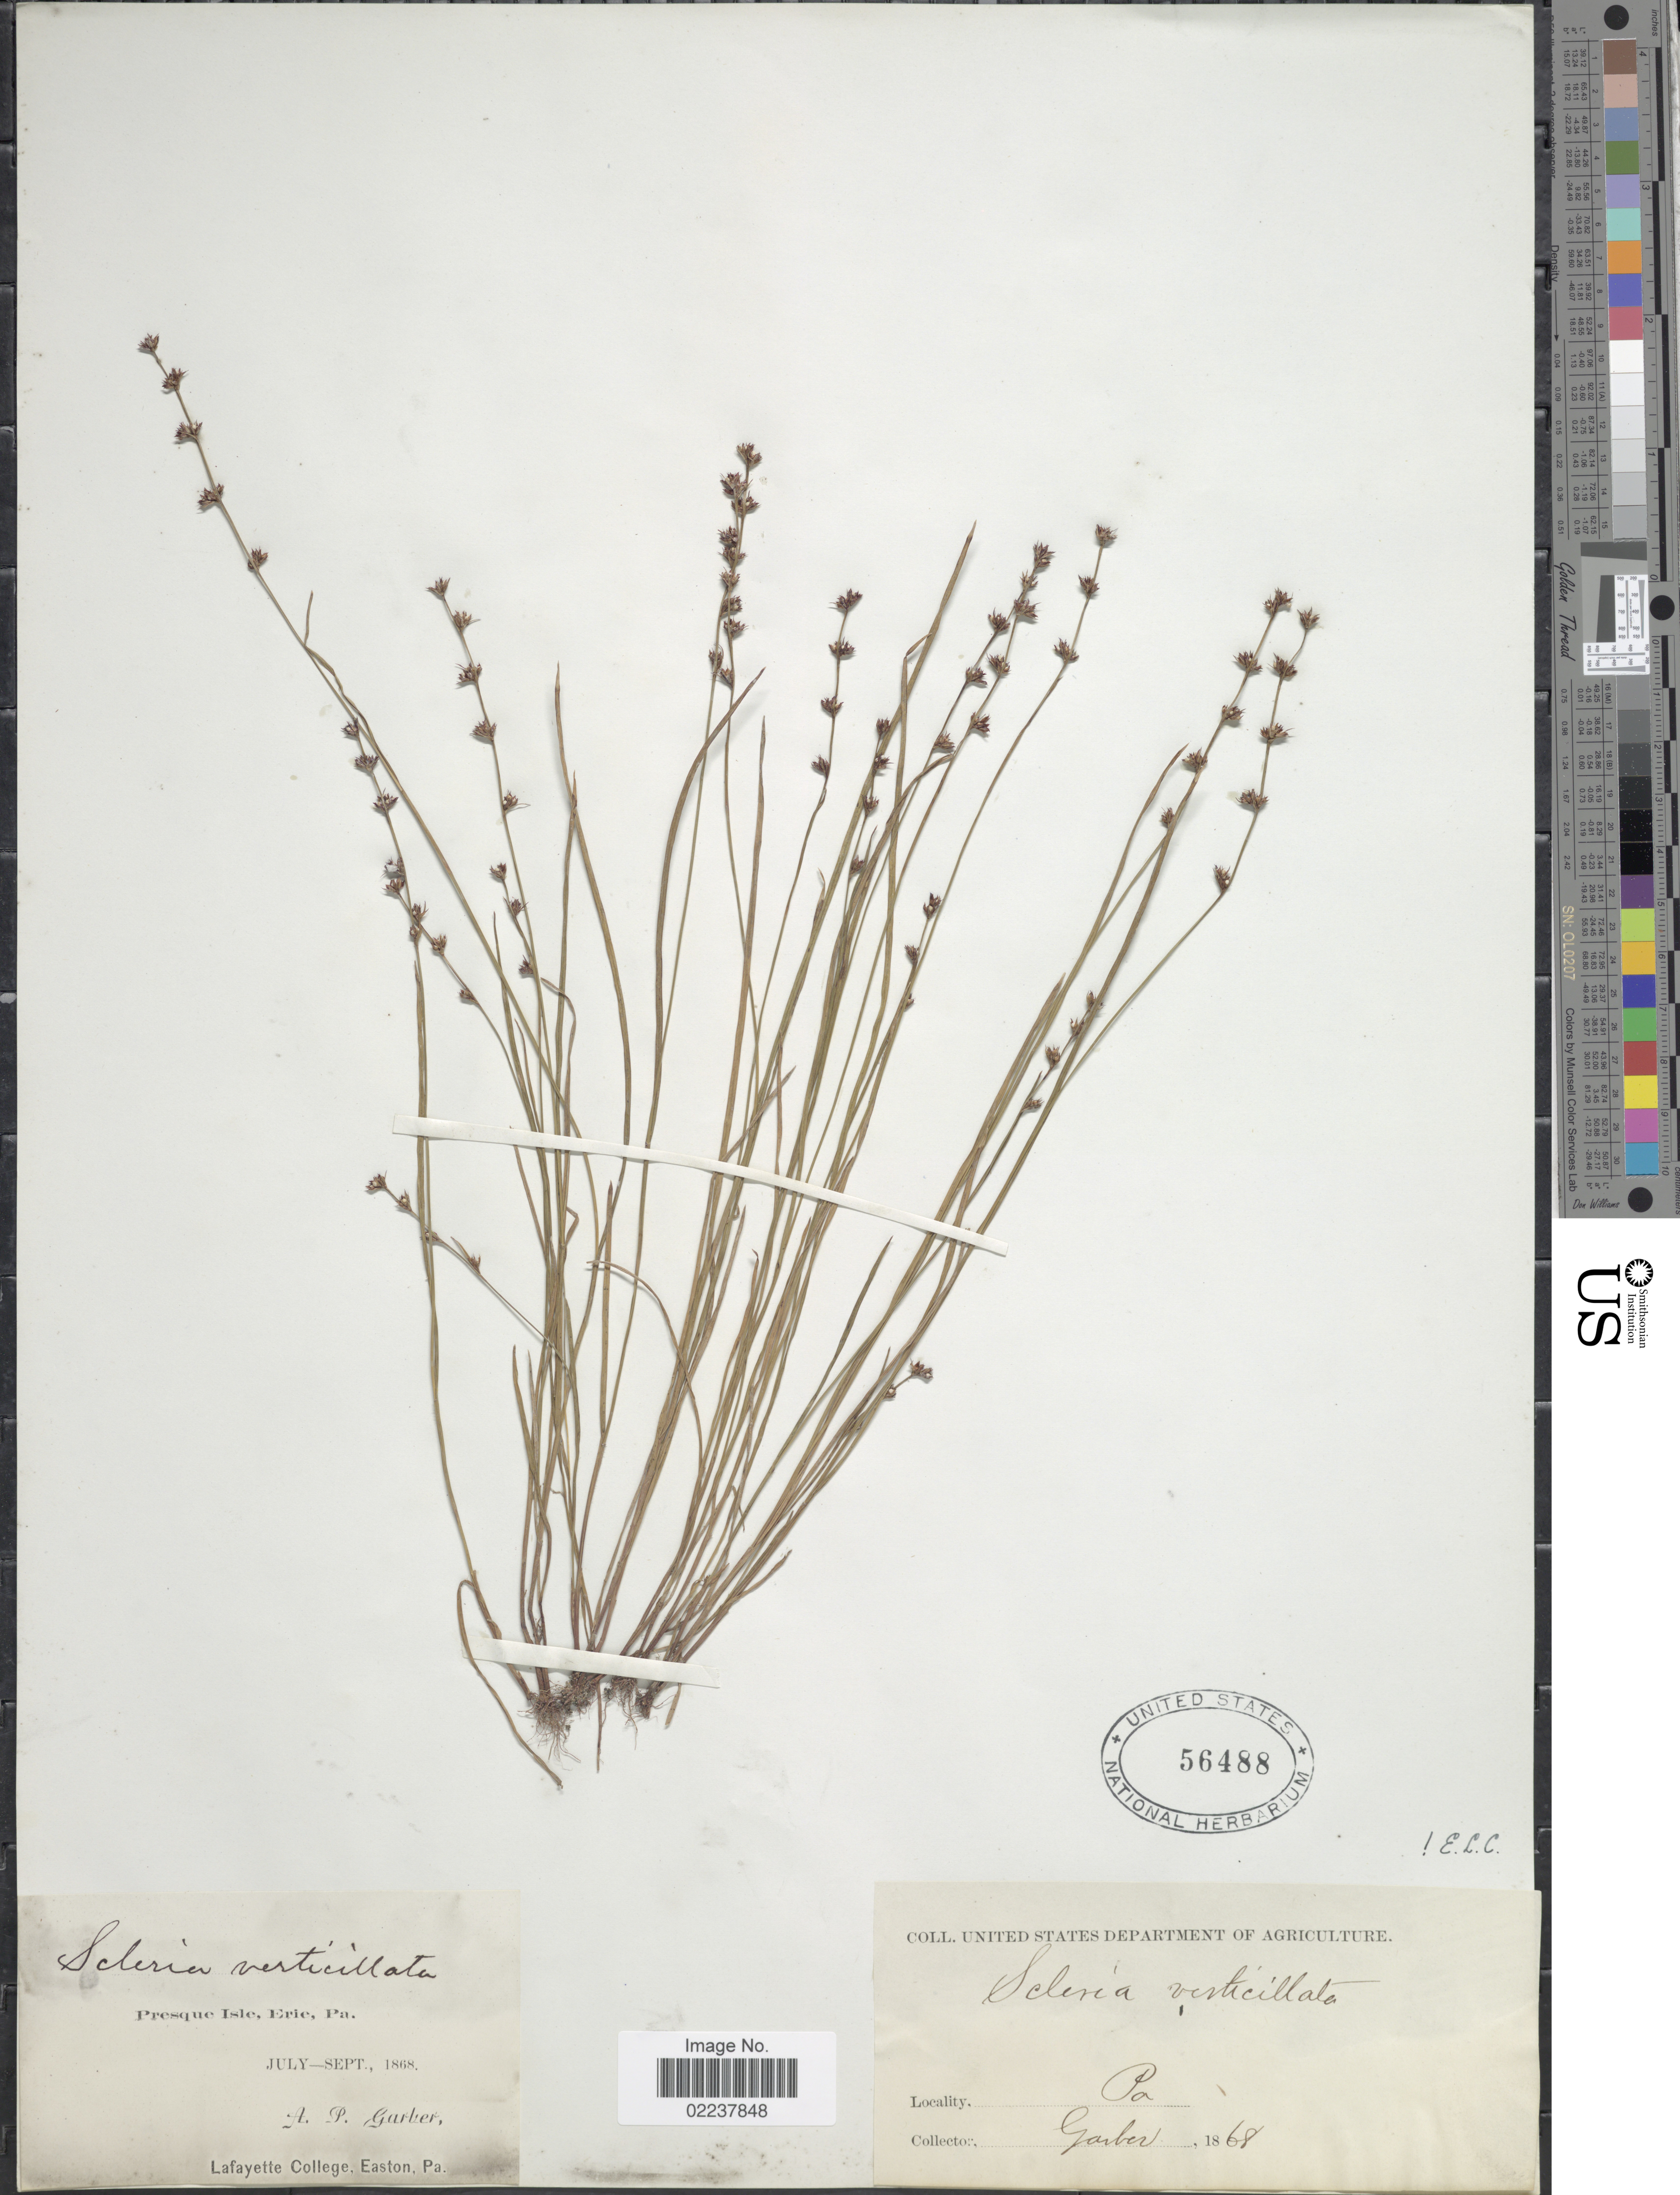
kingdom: Plantae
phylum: Tracheophyta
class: Liliopsida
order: Poales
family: Cyperaceae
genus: Scleria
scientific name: Scleria verticillata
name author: Muhl. ex Willd.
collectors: A. P. Garber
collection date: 1868-07/1868-09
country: United States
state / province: Pennsylvania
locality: Presque Isle, Erie, Pa., Lafayette College, Easton, Pa.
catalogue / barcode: US 56488